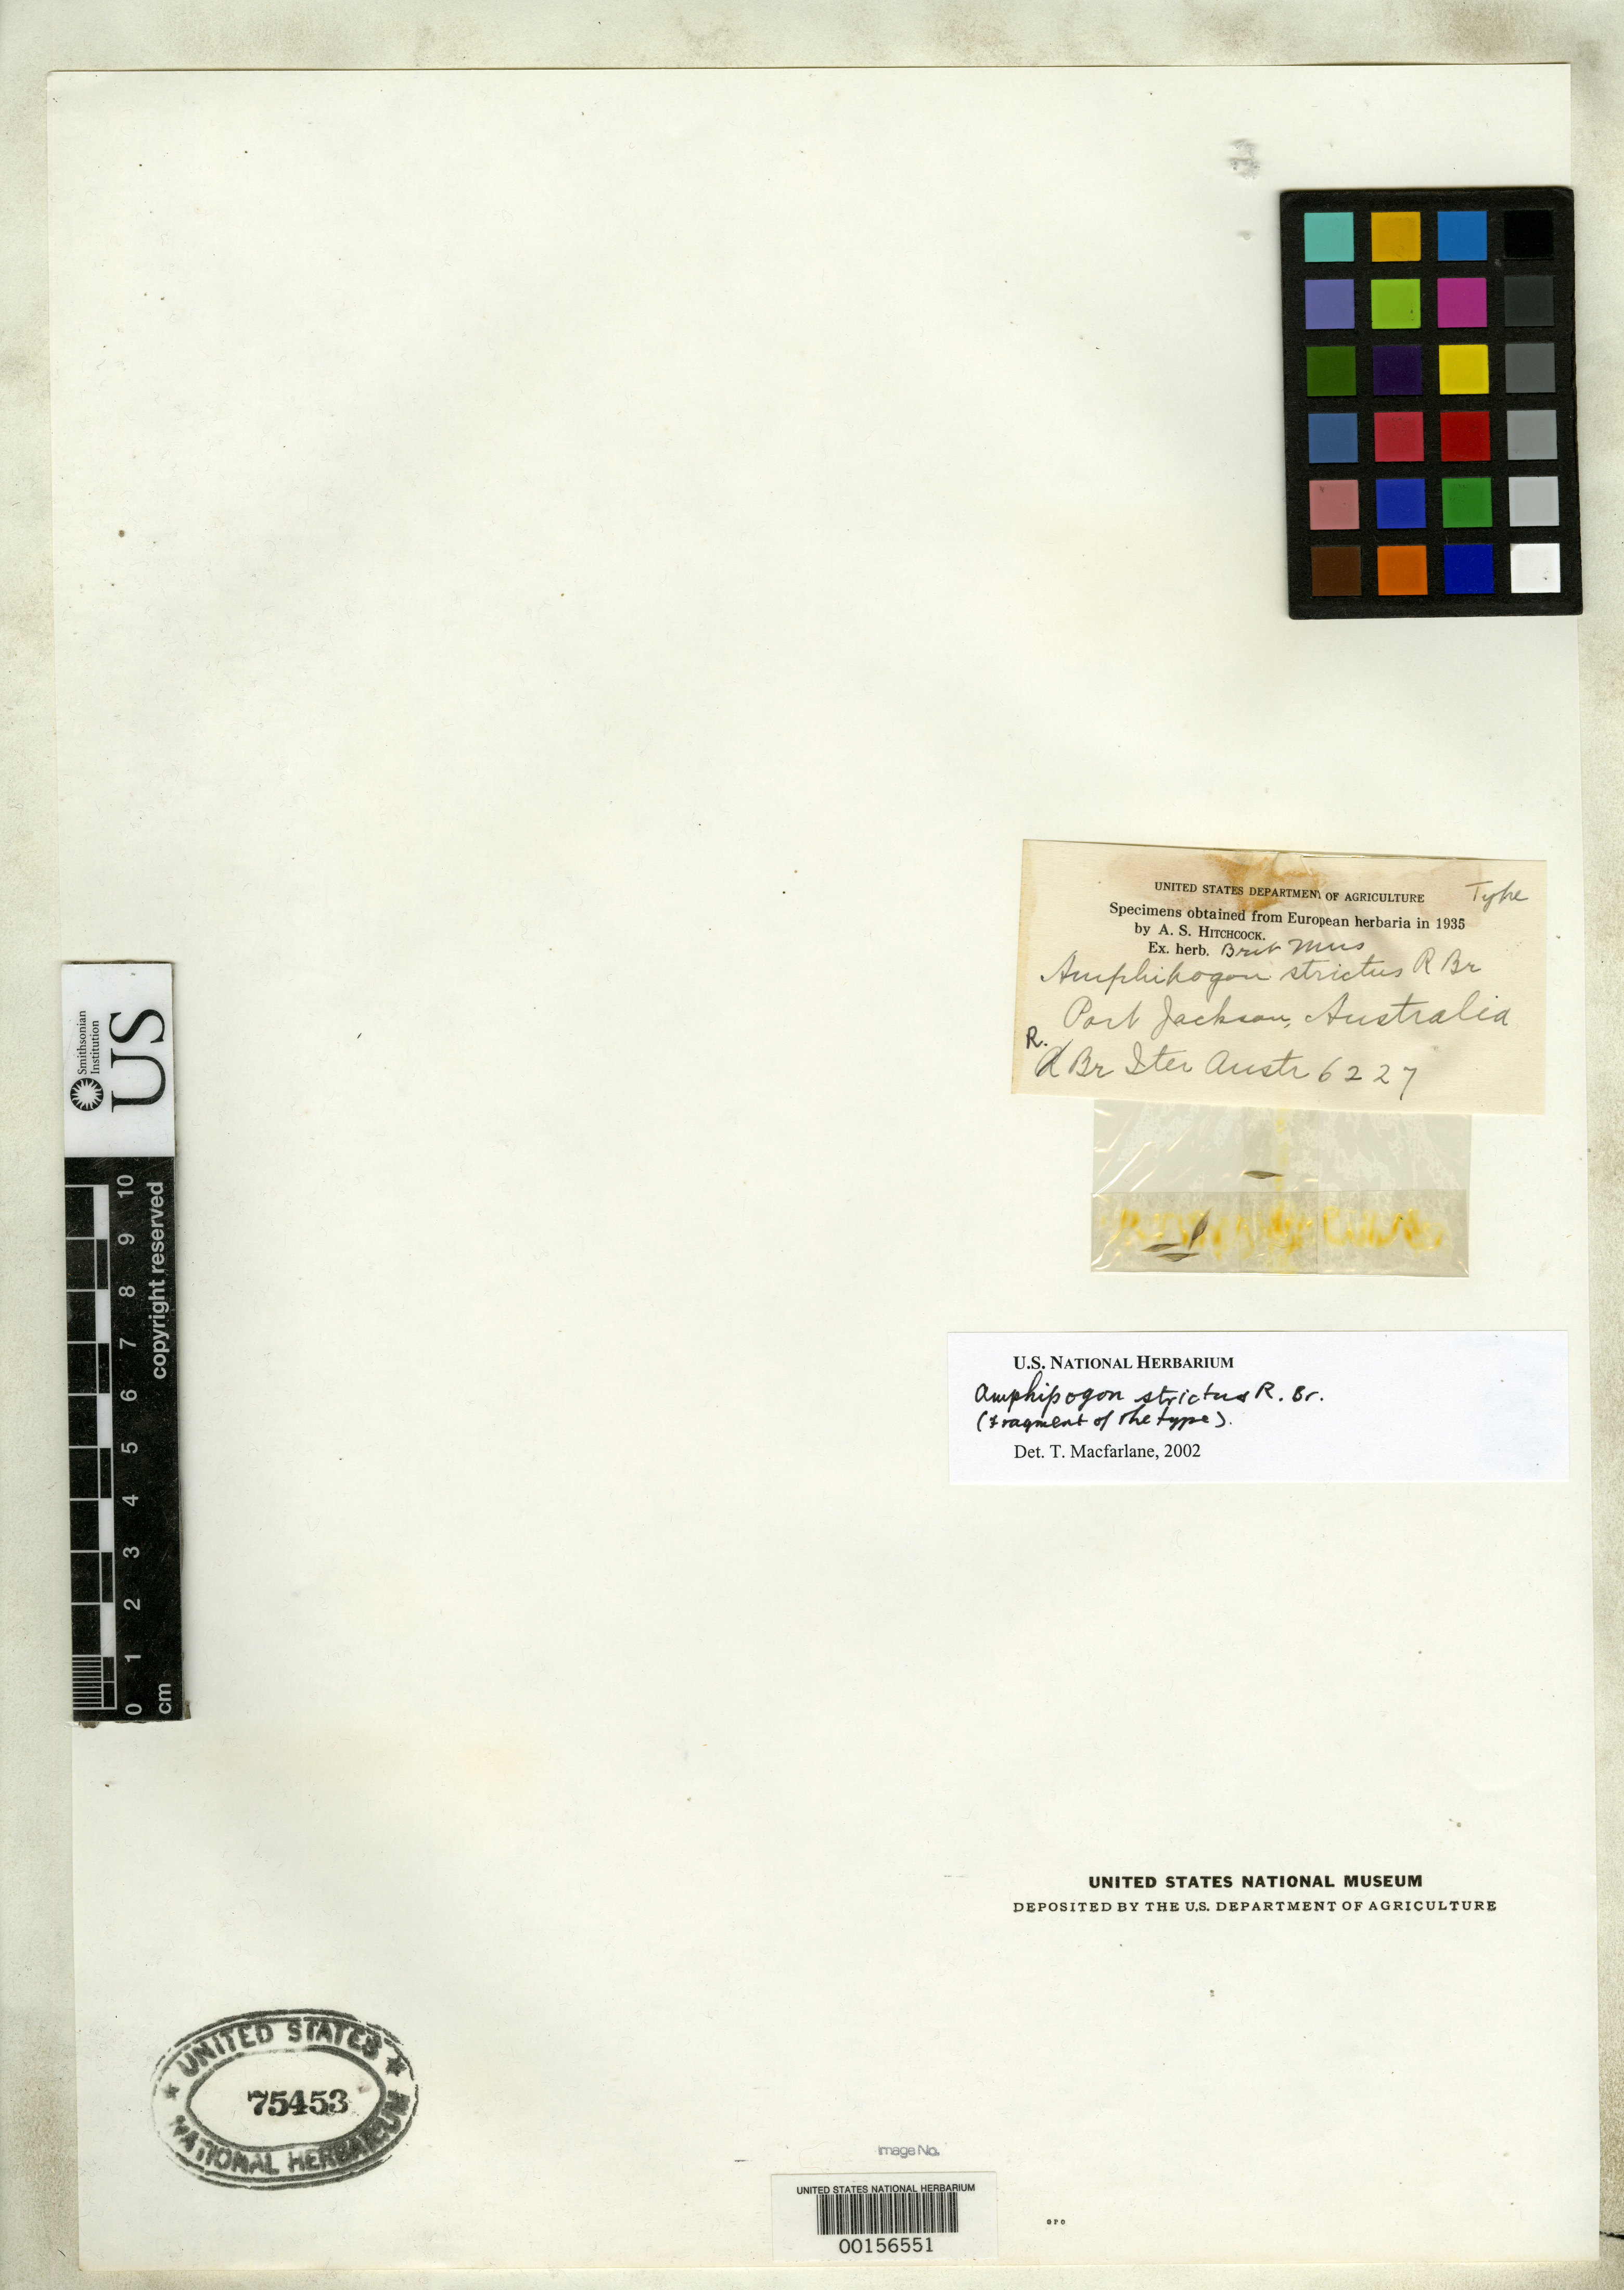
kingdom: Plantae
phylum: Tracheophyta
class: Liliopsida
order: Poales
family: Poaceae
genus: Amphipogon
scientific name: Amphipogon strictus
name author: R. Br.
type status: Type Fragment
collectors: W. T. Aiton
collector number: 6227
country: Australia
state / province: New South Wales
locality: Port Jackson.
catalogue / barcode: US 75453